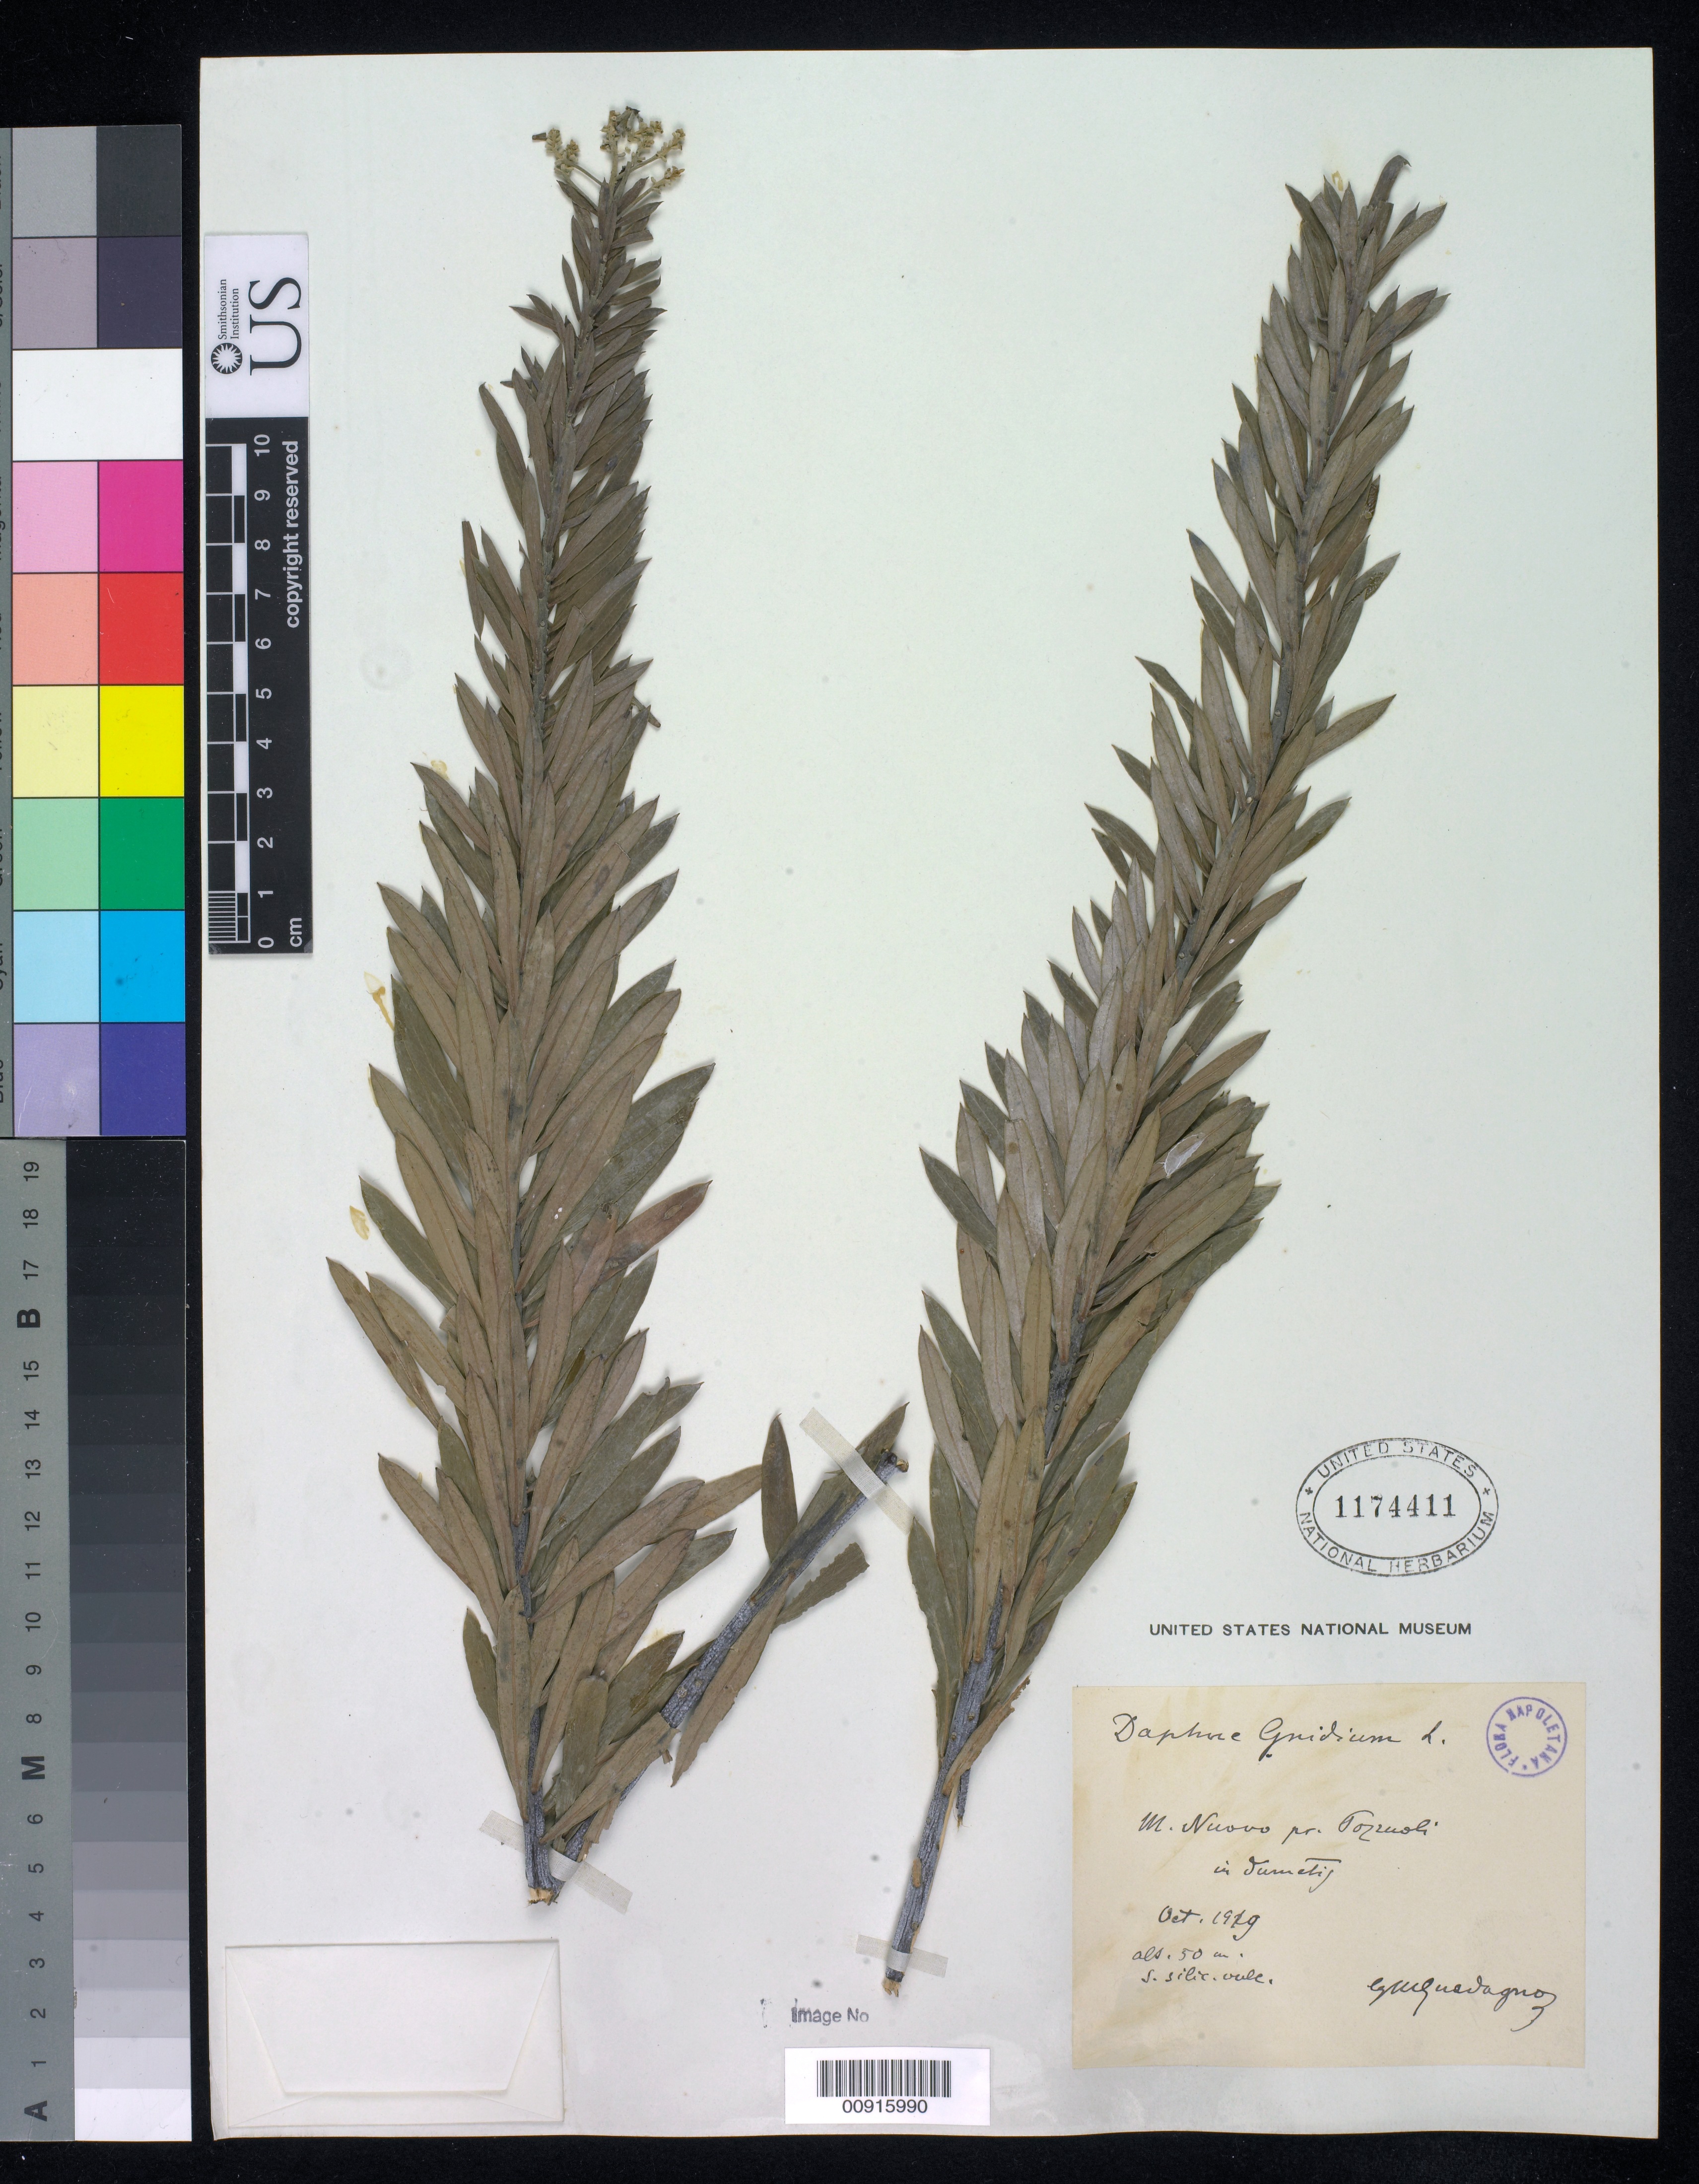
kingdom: Plantae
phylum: Tracheophyta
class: Magnoliopsida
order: Malvales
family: Thymelaeaceae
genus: Daphne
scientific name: Daphne gnidium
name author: L.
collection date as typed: Oct 1919 or -- Oct 1929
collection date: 1919-10 or 1929-10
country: Italy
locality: central Italy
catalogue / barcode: US 1174411